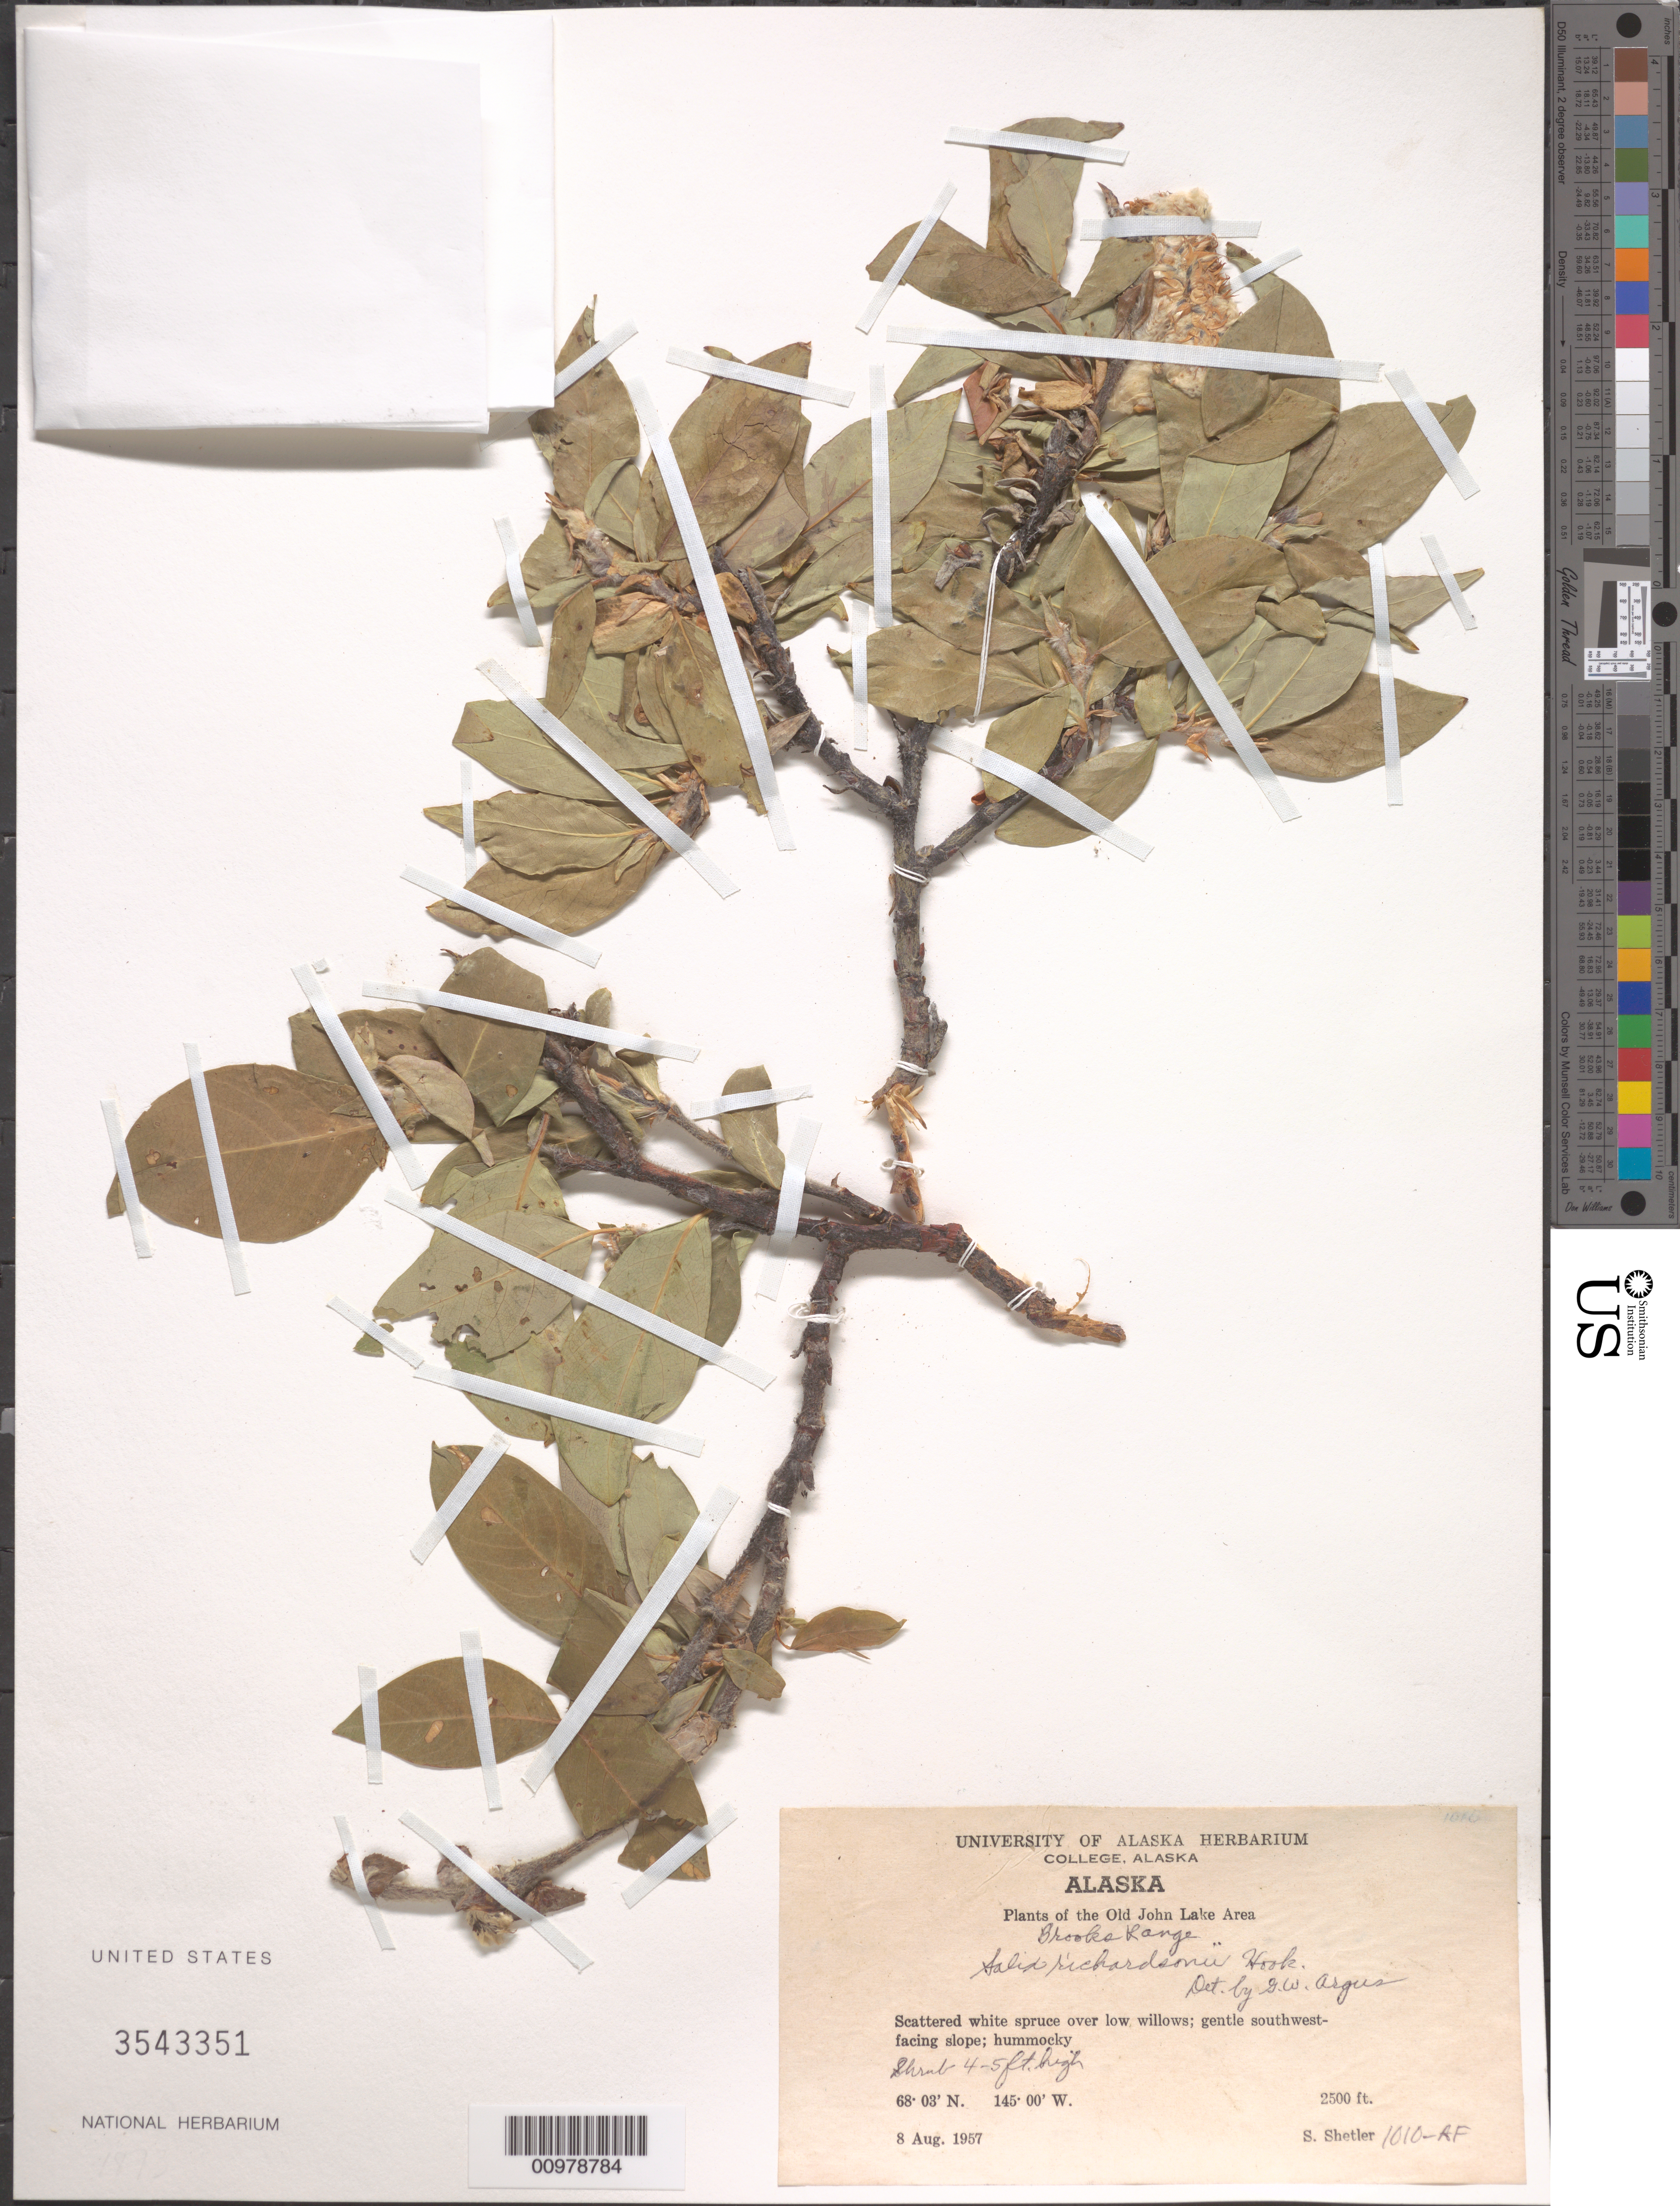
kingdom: Plantae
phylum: Tracheophyta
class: Magnoliopsida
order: Malpighiales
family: Salicaceae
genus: Salix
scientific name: Salix richardsonii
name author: Hook.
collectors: S. Shetler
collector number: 1010-AF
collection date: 1957-08-08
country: United States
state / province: Alaska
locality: The Old John Lake Area. Brooks Range. Gentle southwest-facing slope; hummocky.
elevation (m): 762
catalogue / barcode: US 3543351